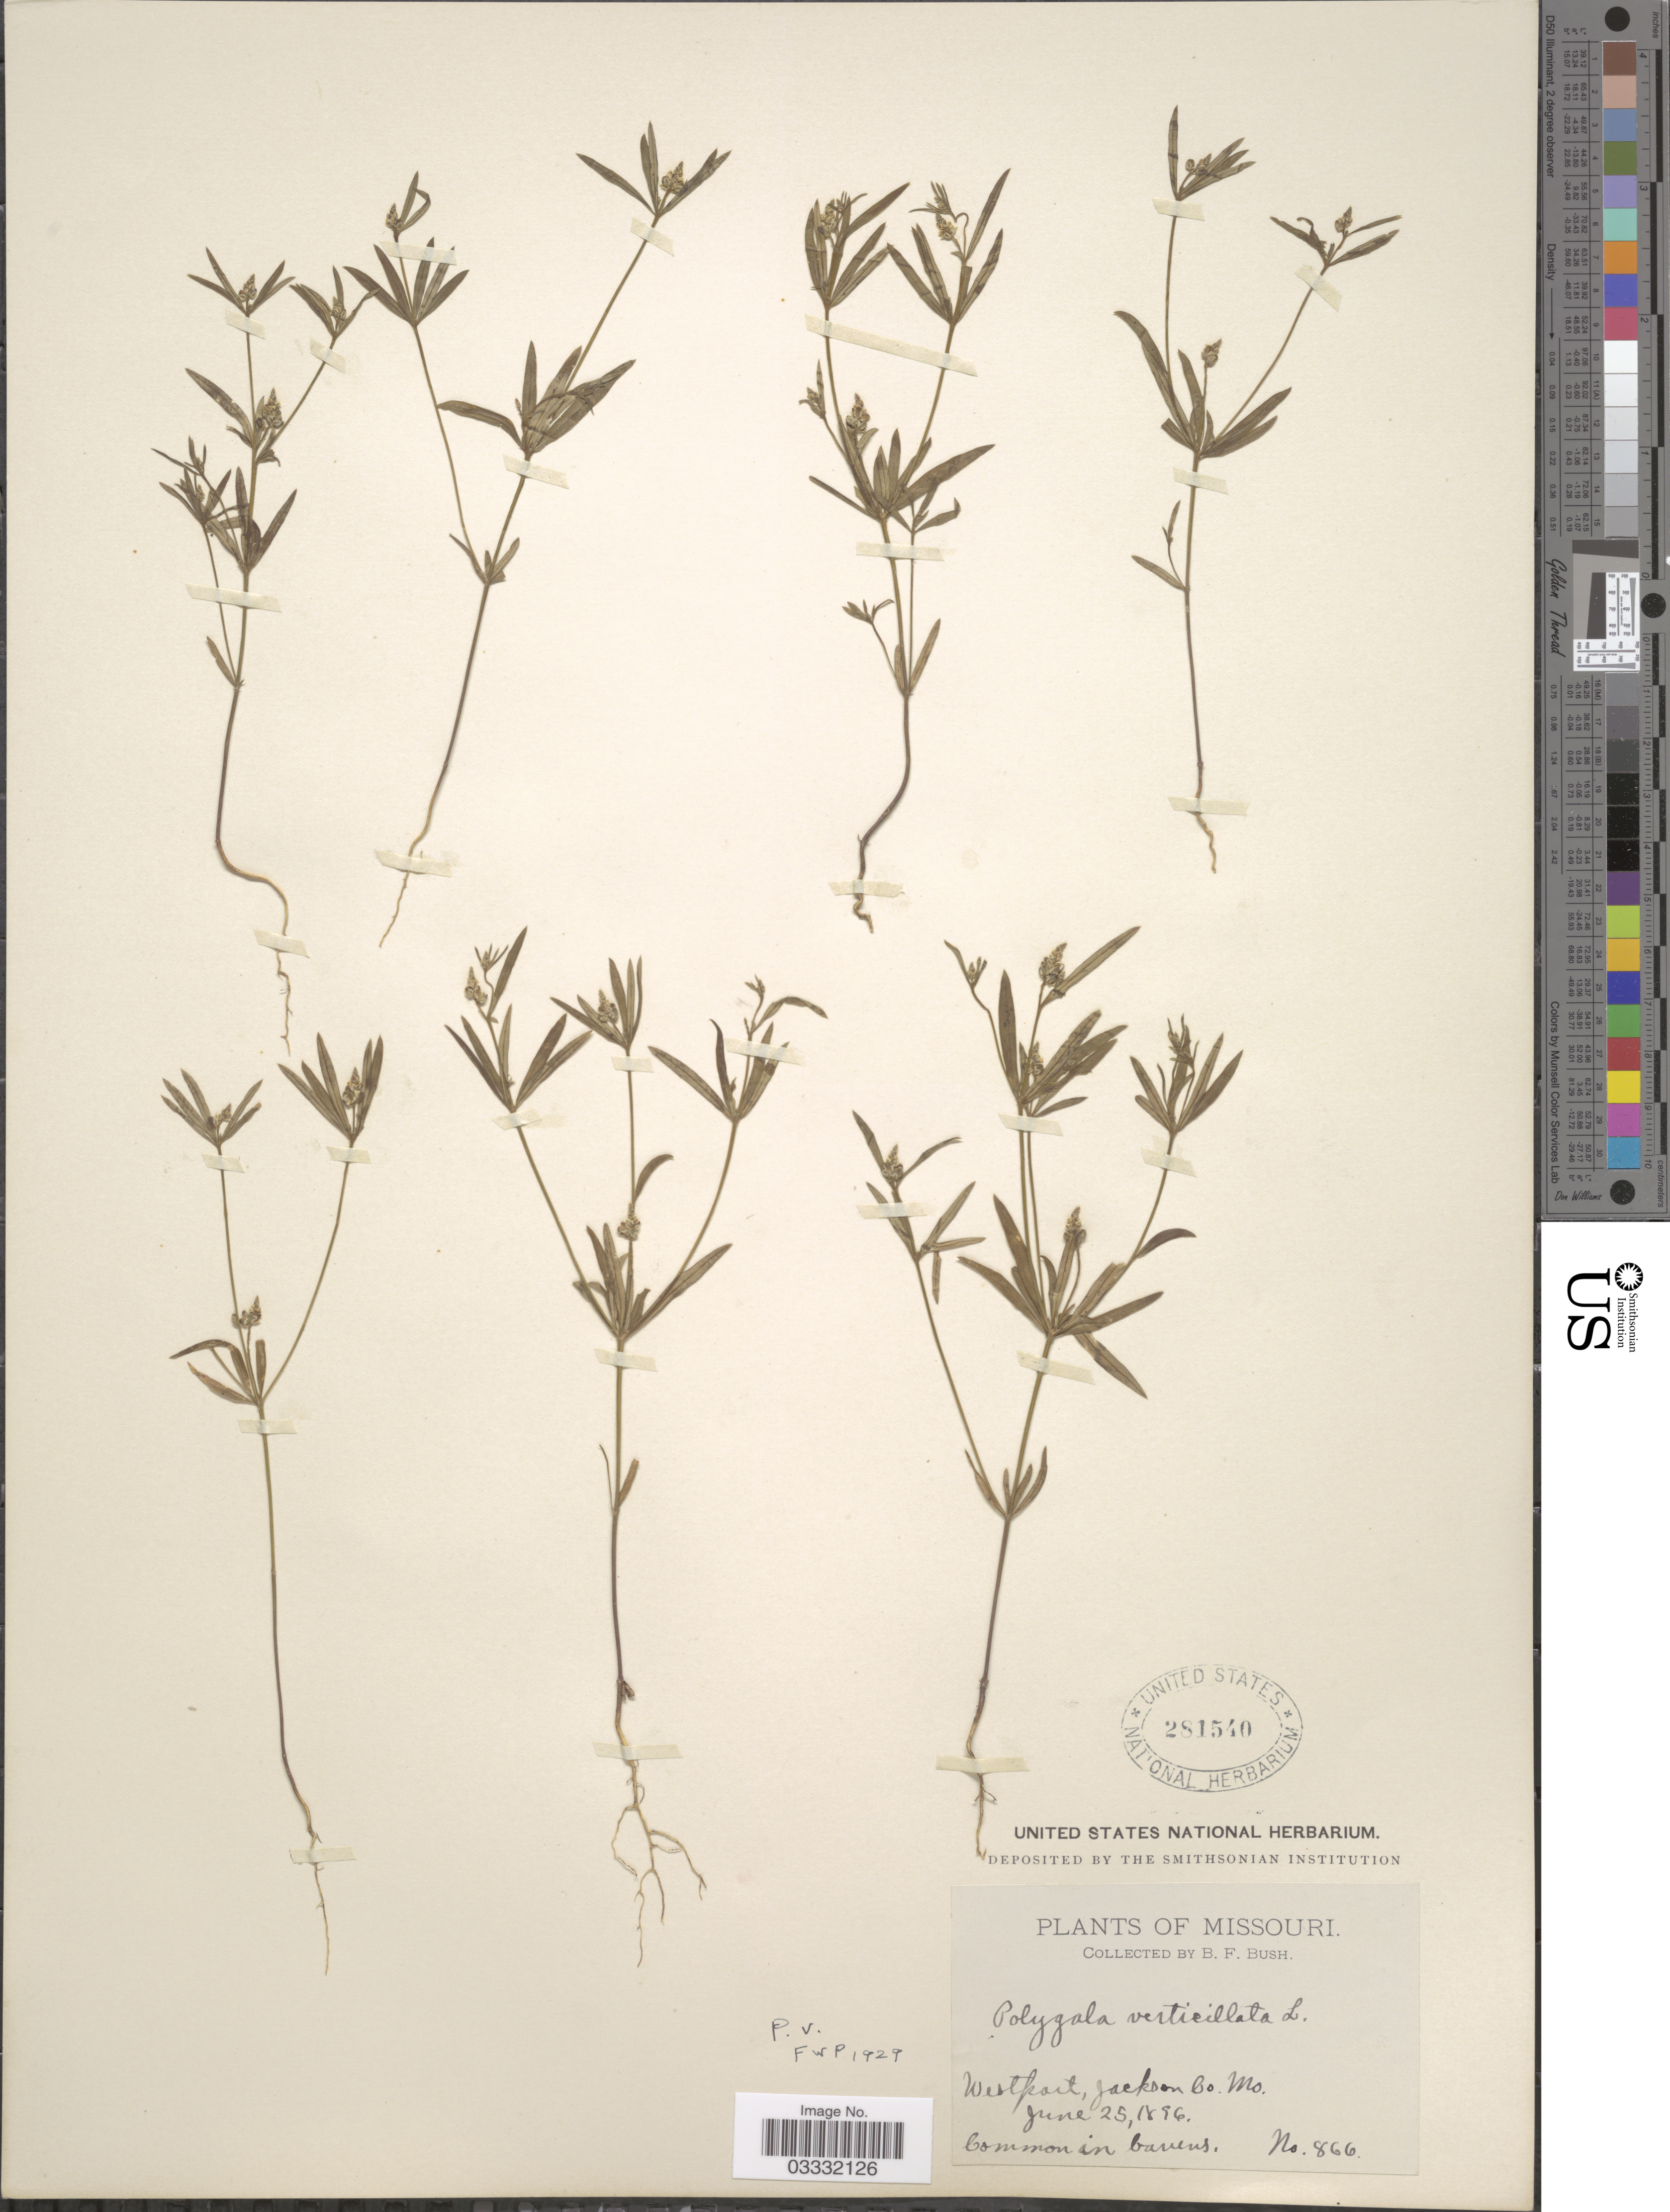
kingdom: Plantae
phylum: Tracheophyta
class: Magnoliopsida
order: Fabales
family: Polygalaceae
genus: Polygala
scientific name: Polygala verticillata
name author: L.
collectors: B. F. Bush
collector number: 866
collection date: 1896-06-25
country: United States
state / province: Missouri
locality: Westport, Jackson Co.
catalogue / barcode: US 281540